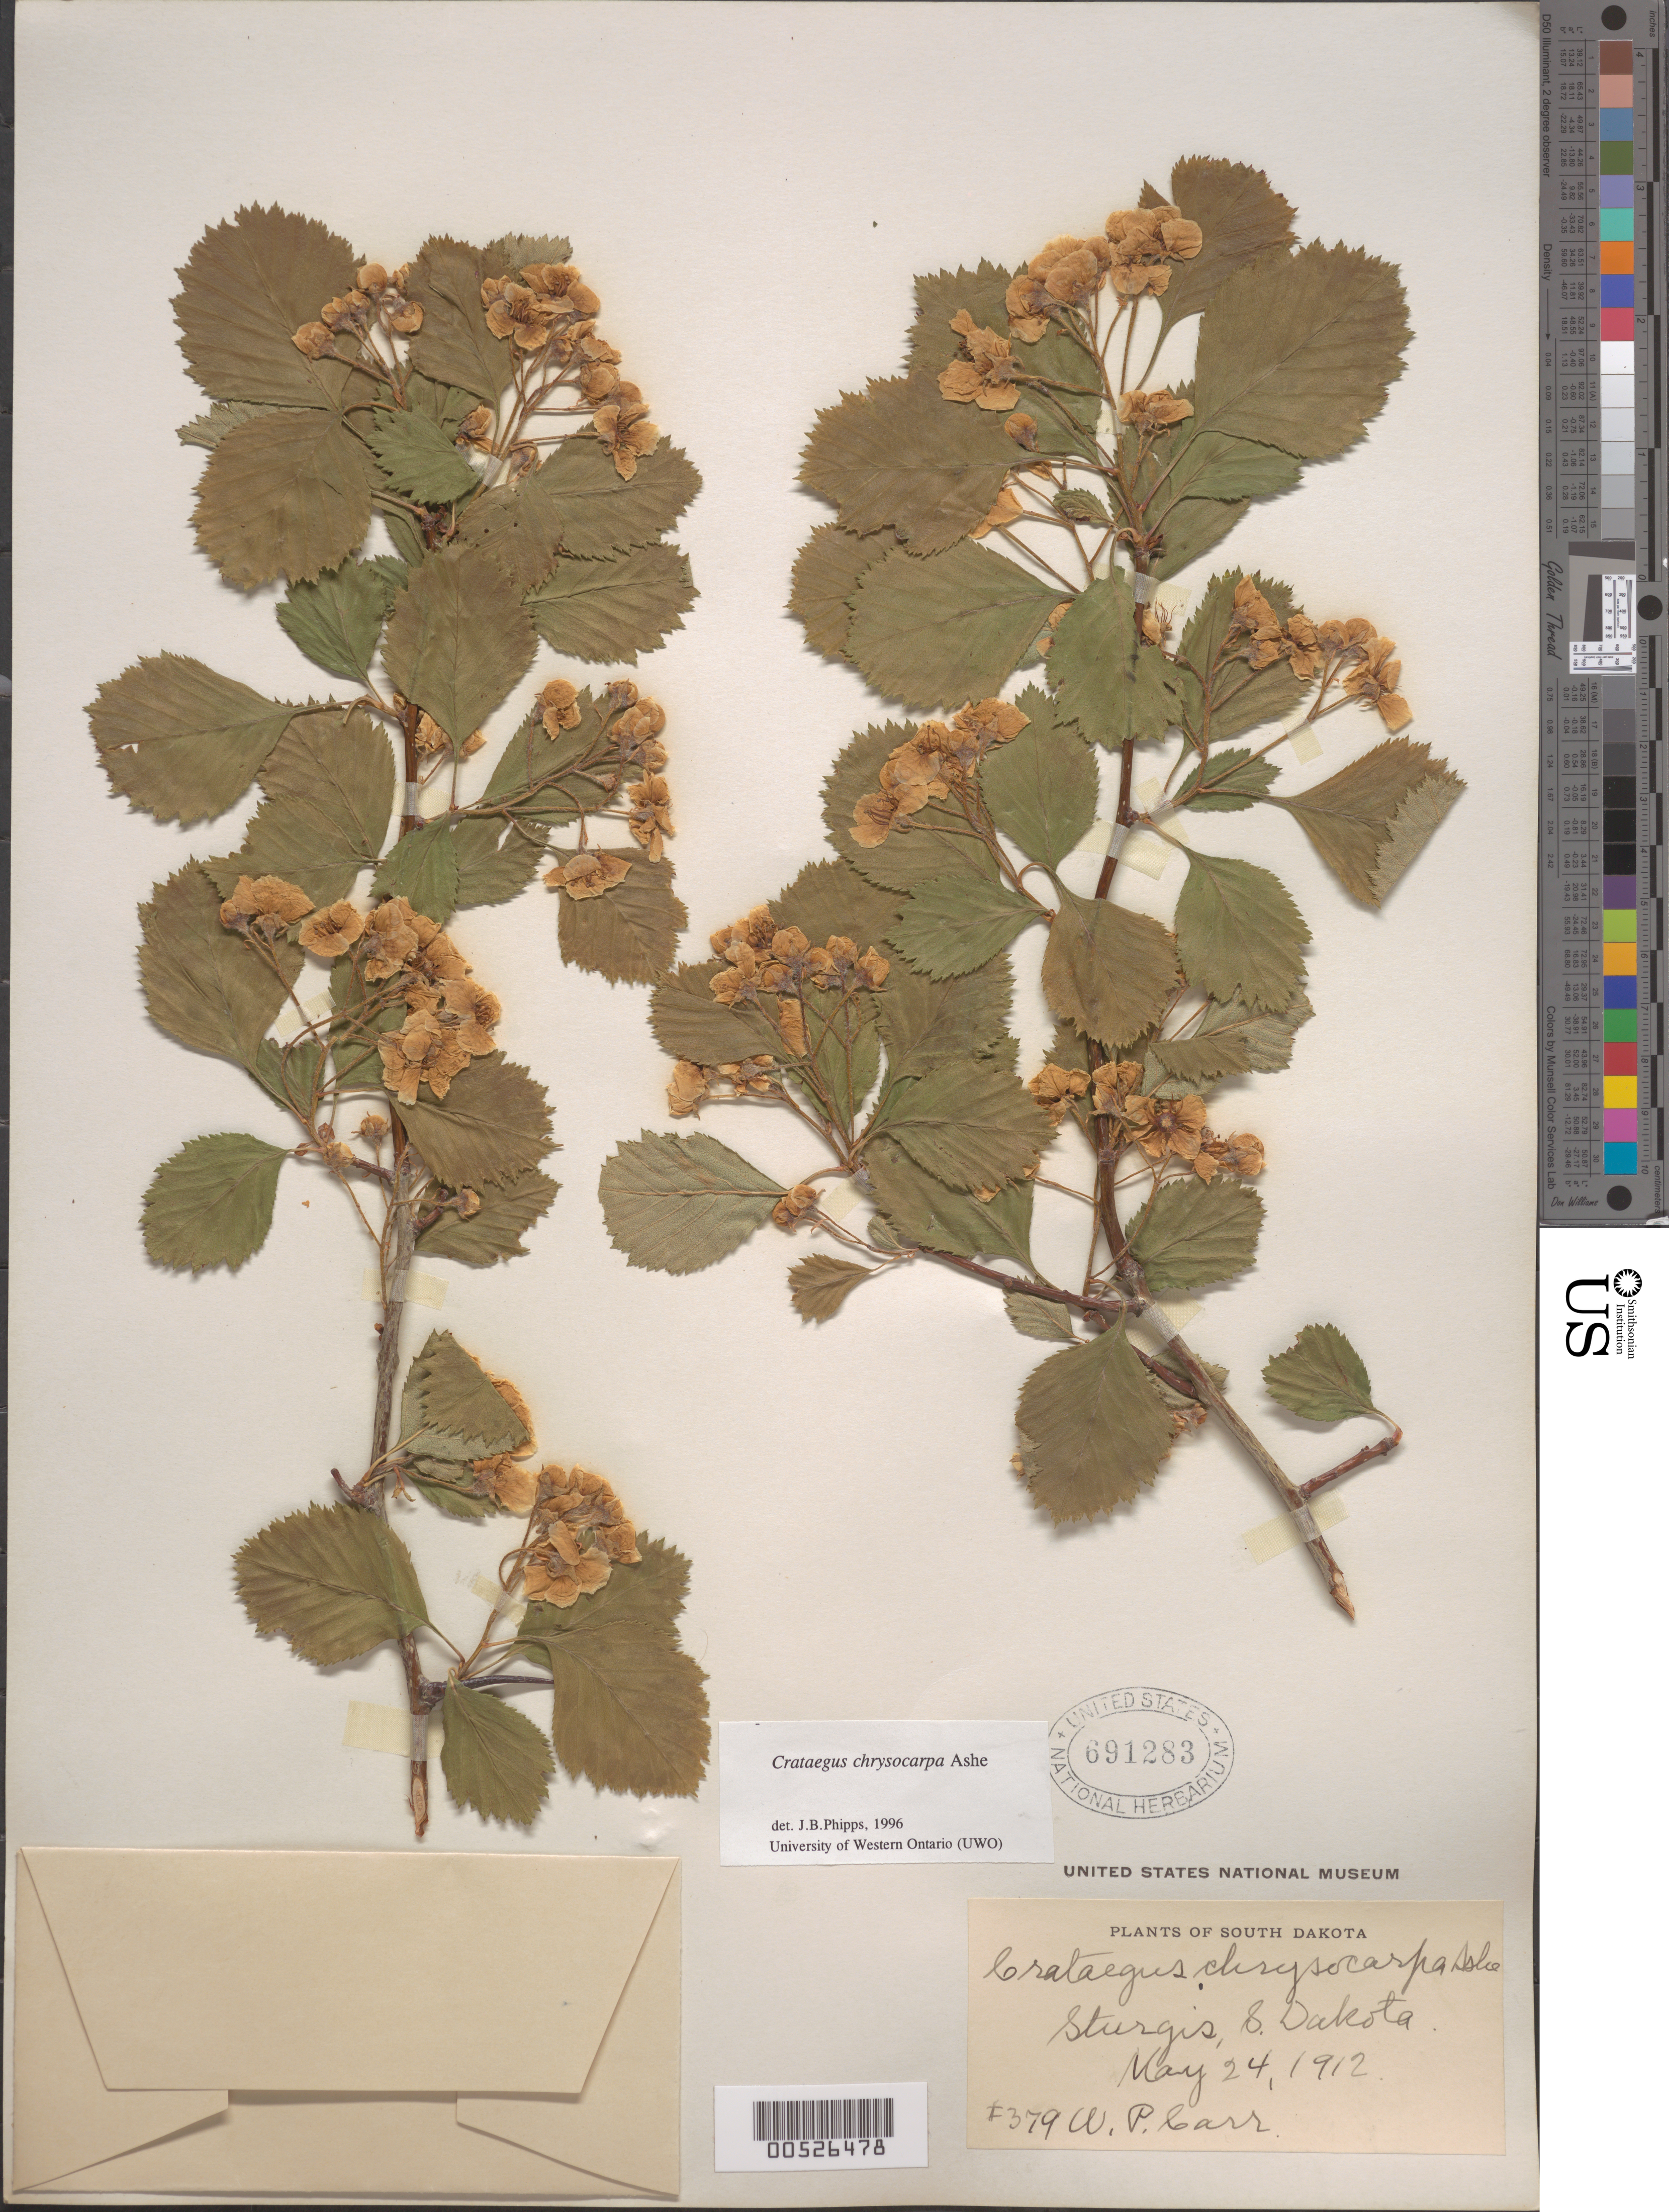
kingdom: Plantae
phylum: Tracheophyta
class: Magnoliopsida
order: Rosales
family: Rosaceae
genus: Crataegus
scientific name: Crataegus chrysocarpa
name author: Ashe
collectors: W. Carr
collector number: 379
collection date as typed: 24 May 1912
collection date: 1912-05-24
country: United States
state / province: South Dakota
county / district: Meade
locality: Sturgis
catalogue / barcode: US 691283